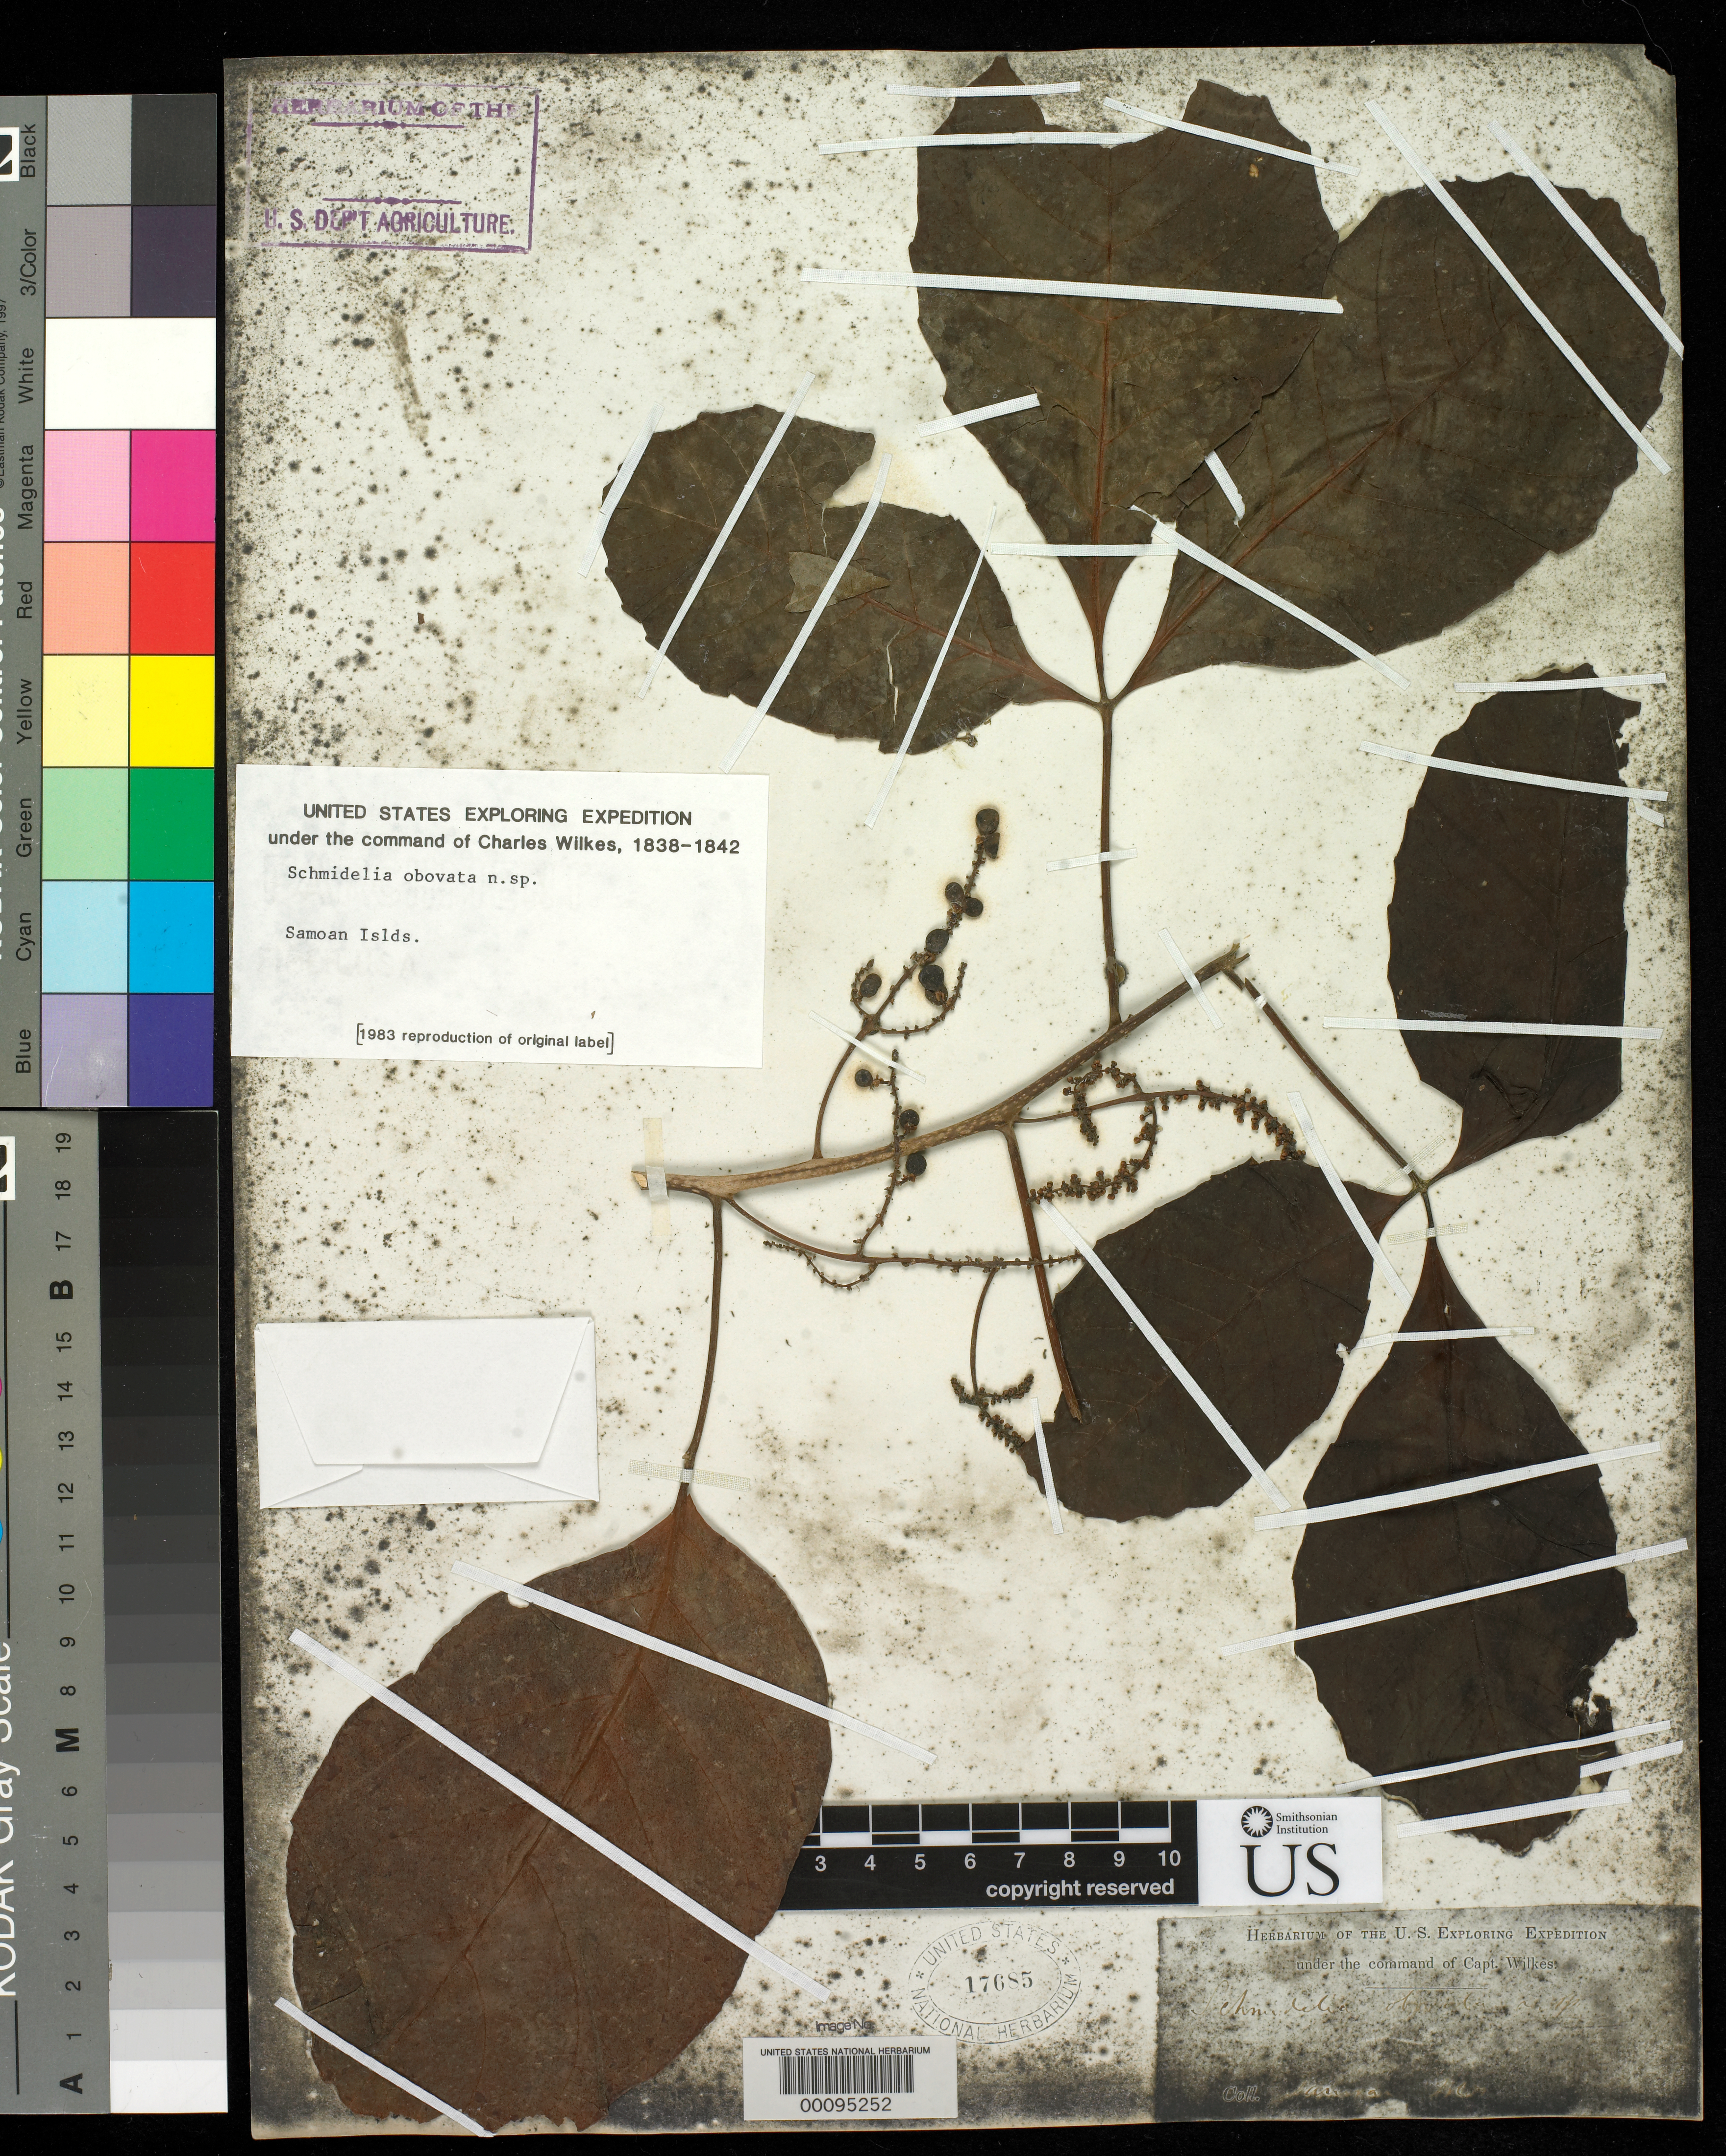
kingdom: Plantae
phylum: Tracheophyta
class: Magnoliopsida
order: Sapindales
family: Sapindaceae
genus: Schmidelia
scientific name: Schmidelia obovata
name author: A. Gray in Wilkes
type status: Holotype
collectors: Wilkes Explor. Exped.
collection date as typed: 1838 to -- --- 1842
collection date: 1838/1842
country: American Samoa / Samoa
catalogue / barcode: US 17685